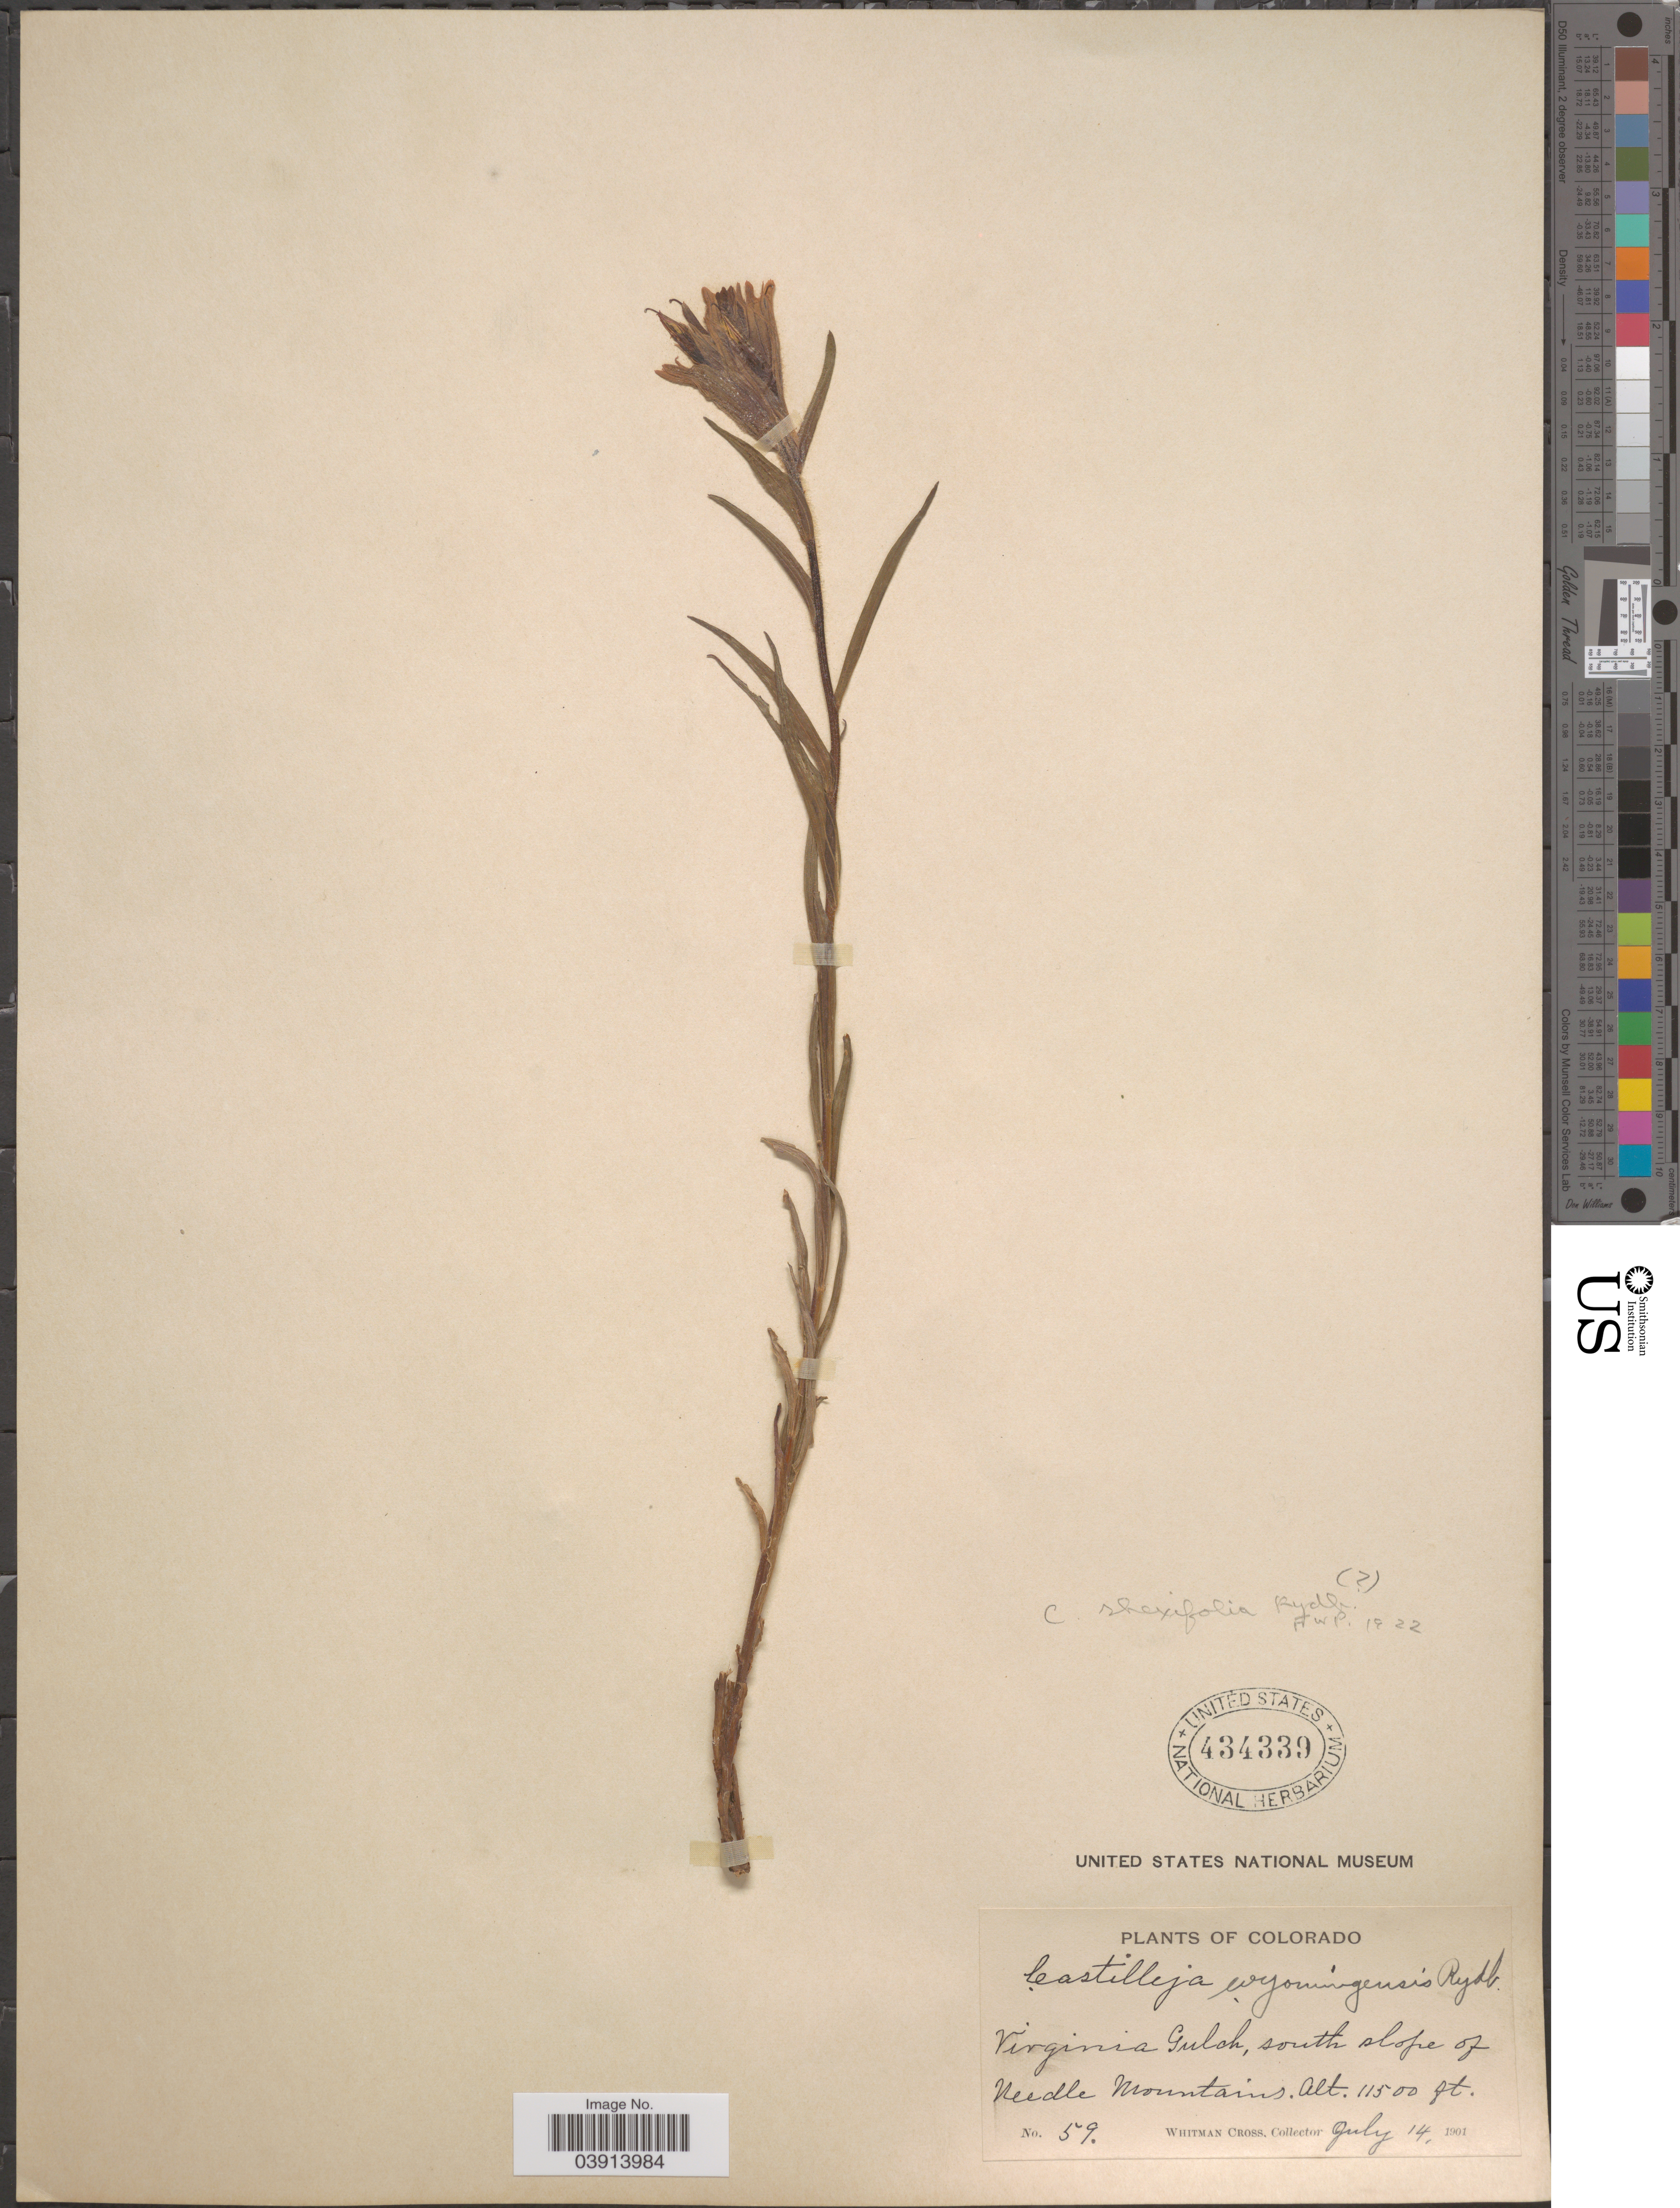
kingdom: Plantae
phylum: Tracheophyta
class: Magnoliopsida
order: Lamiales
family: Orobanchaceae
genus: Castilleja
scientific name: Castilleja rhexiifolia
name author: Rydb.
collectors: W. Cross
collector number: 59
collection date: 1901-07-14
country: United States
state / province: Colorado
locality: Virginia Gulch, south slope of Needle Mountains.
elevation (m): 3505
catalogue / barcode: US 434339